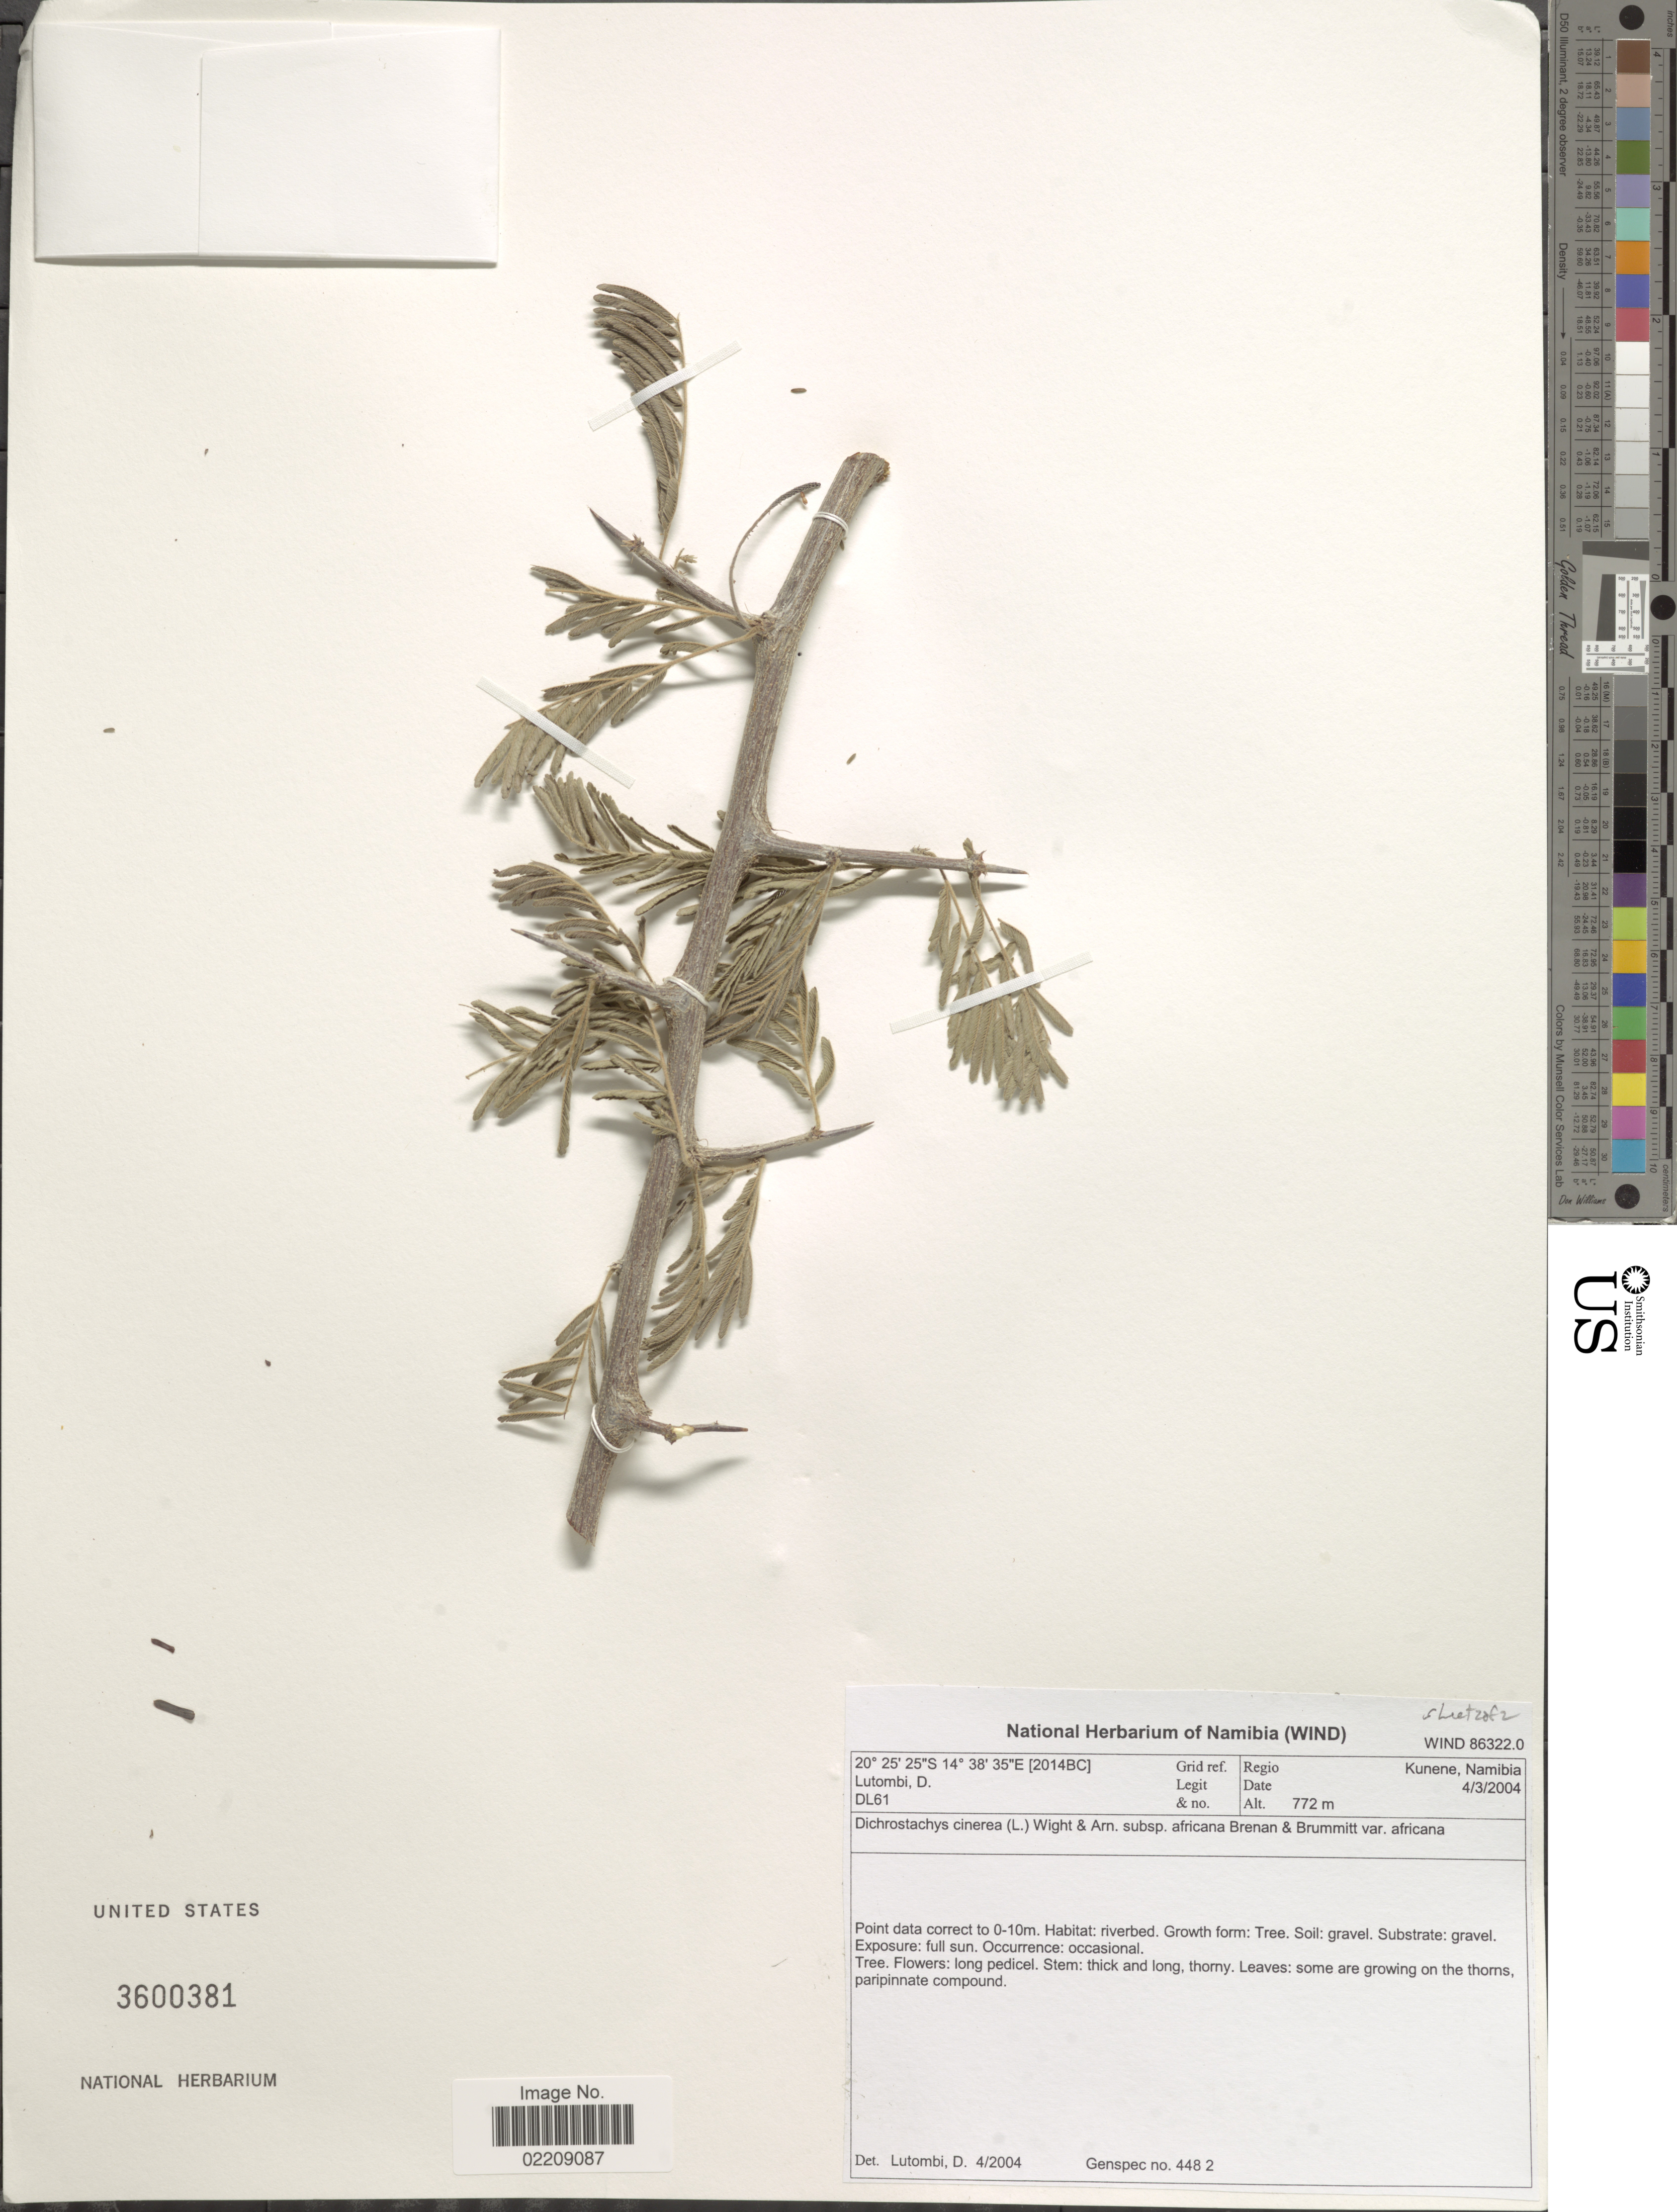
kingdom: Plantae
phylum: Tracheophyta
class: Magnoliopsida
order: Fabales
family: Fabaceae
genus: Dichrostachys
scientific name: Dichrostachys cinerea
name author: (L.) Wight & Arn.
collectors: D. Lutombi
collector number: DL61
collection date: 2004-03-04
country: Namibia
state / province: Kunene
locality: Regio Kunene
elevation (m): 772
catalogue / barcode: US 3600381